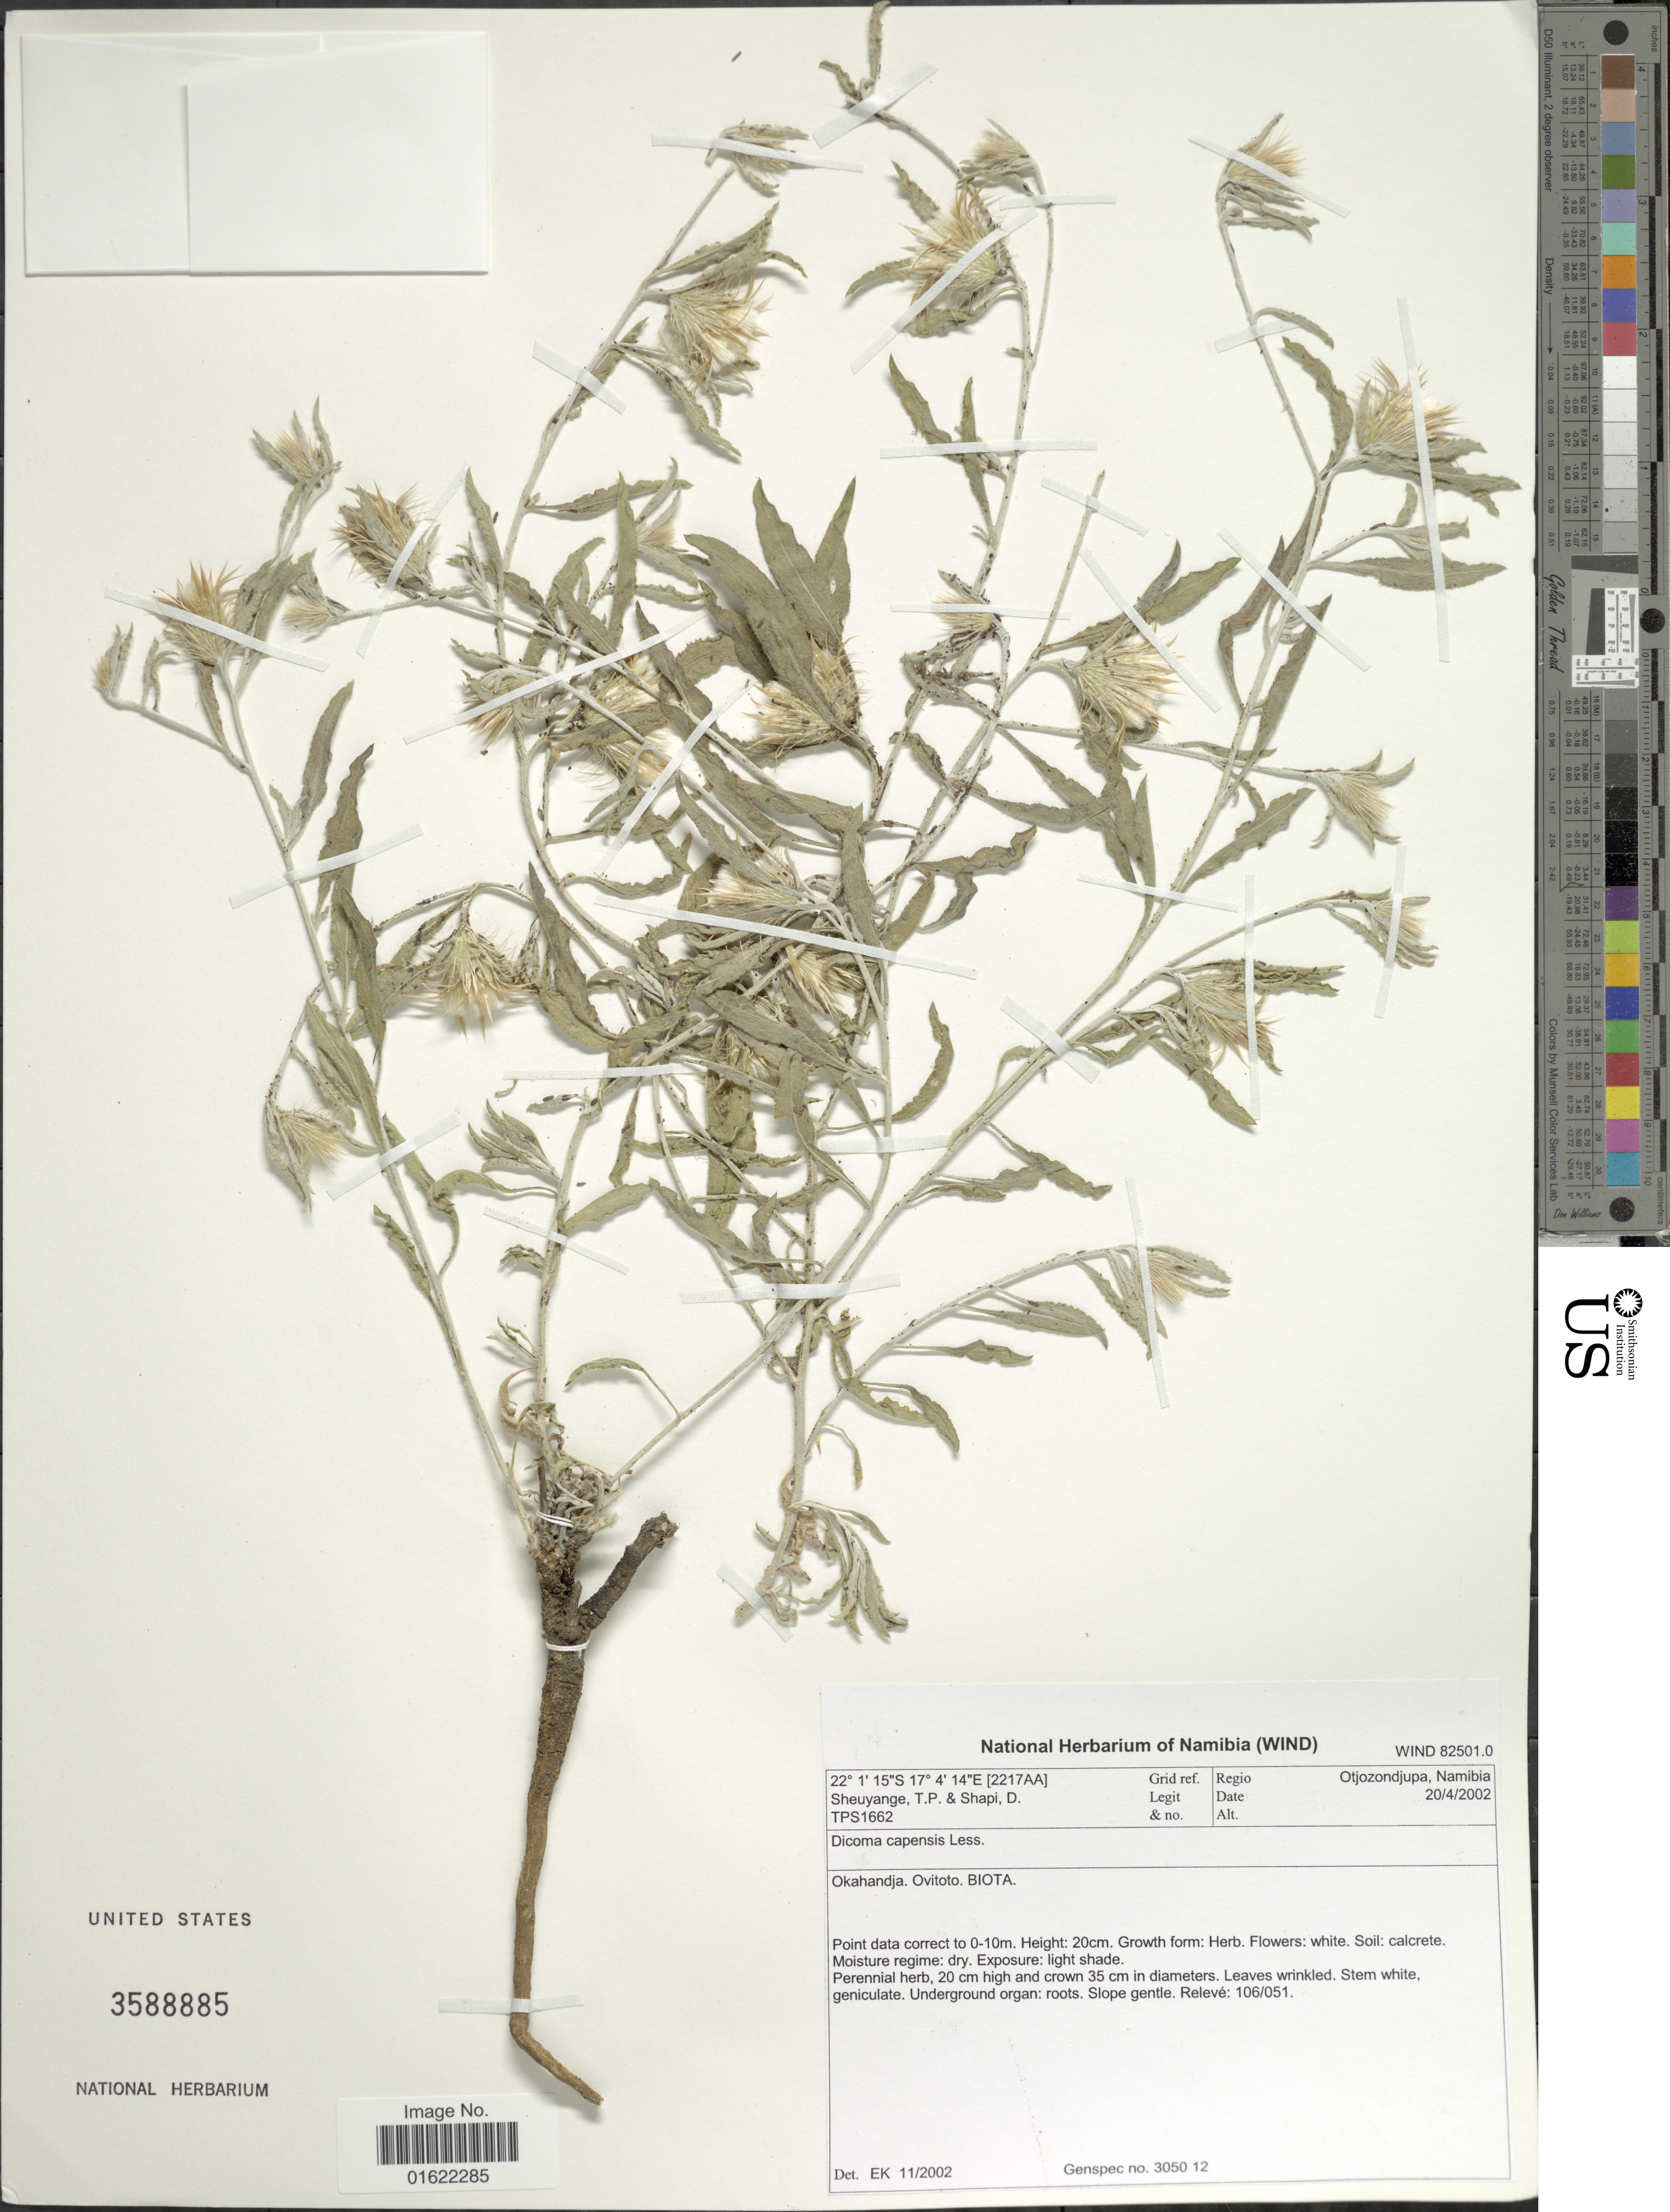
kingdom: Plantae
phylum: Tracheophyta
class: Magnoliopsida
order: Asterales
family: Asteraceae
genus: Dicoma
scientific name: Dicoma capensis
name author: Less.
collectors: T. Sheuyange & D. Shapi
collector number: TPS1662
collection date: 2002-04-20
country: Namibia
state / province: Otjozondjupa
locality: Okahandja, Ovitoy, Biota. Grid ref. [2217AA]. Regio: Otjozondjupa, Namibia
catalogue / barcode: US 3588885